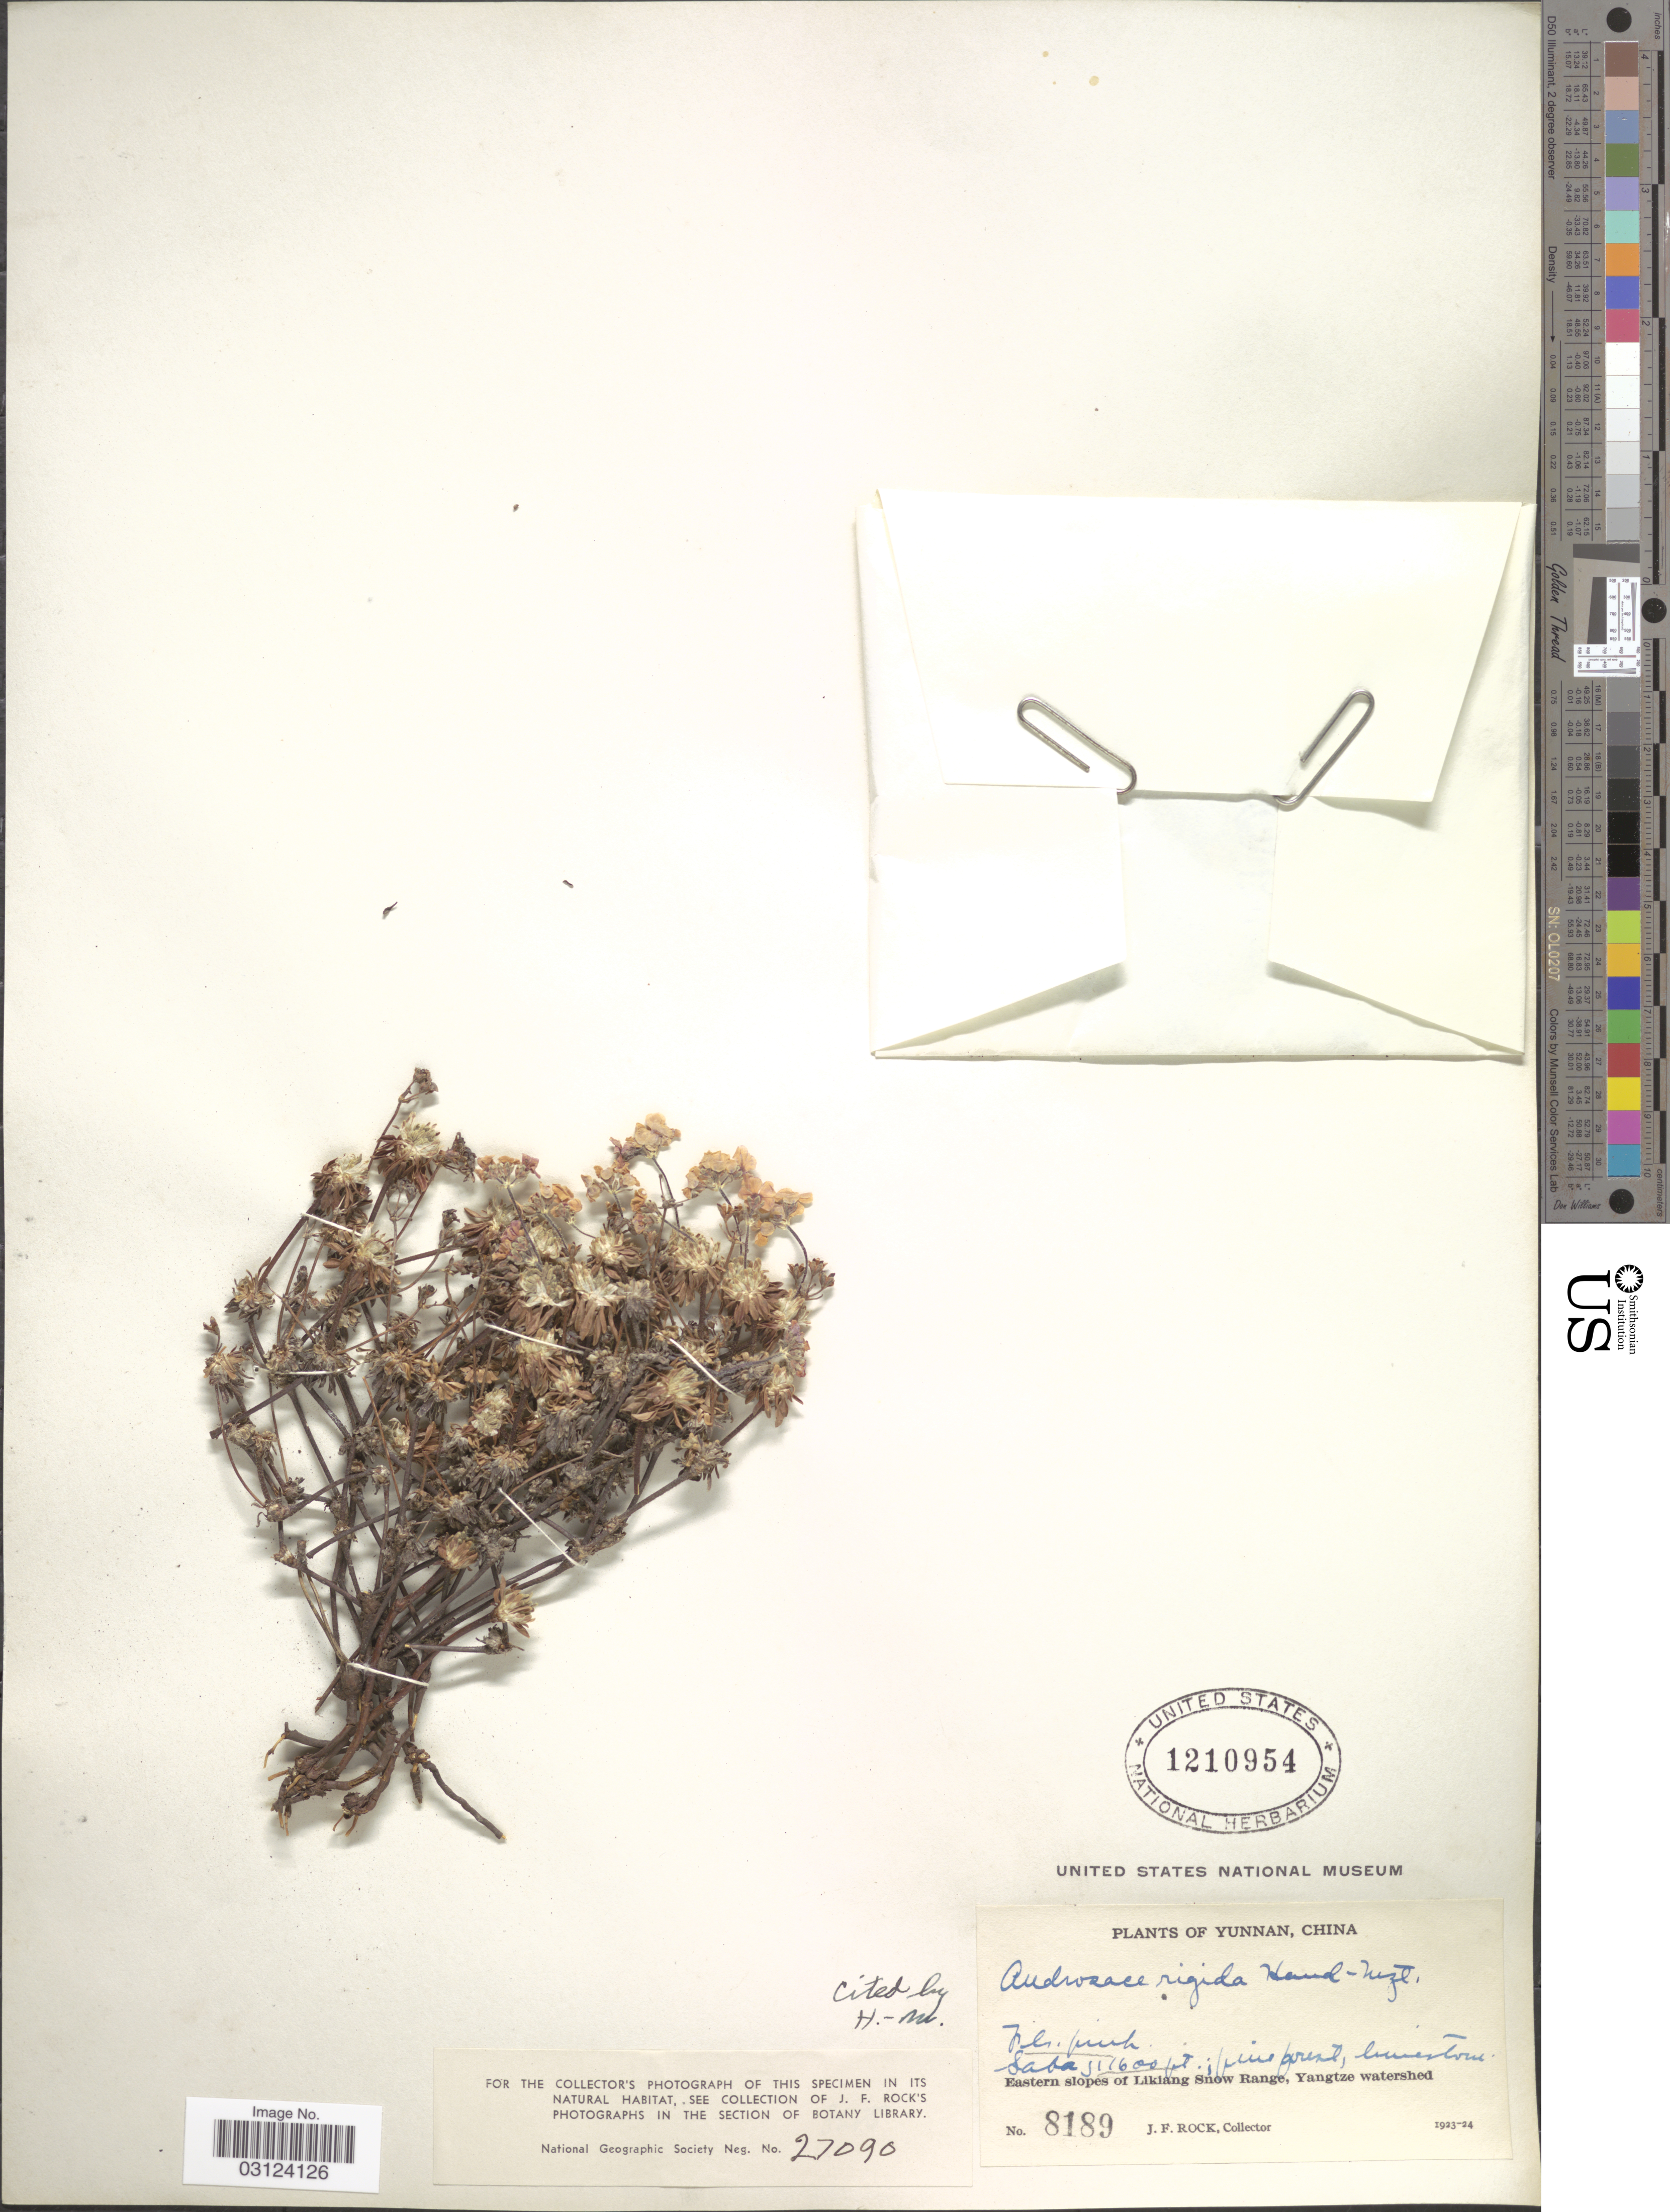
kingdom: Plantae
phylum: Tracheophyta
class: Magnoliopsida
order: Ericales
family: Primulaceae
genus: Androsace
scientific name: Androsace rigida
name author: Hand.-Mazz.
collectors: J. Rock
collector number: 8189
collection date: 1923/1924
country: China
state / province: Yunnan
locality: Saba, Eastern slopes of Likiang Snow Range, Yangtze watershed.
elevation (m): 3536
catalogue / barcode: US 1210954